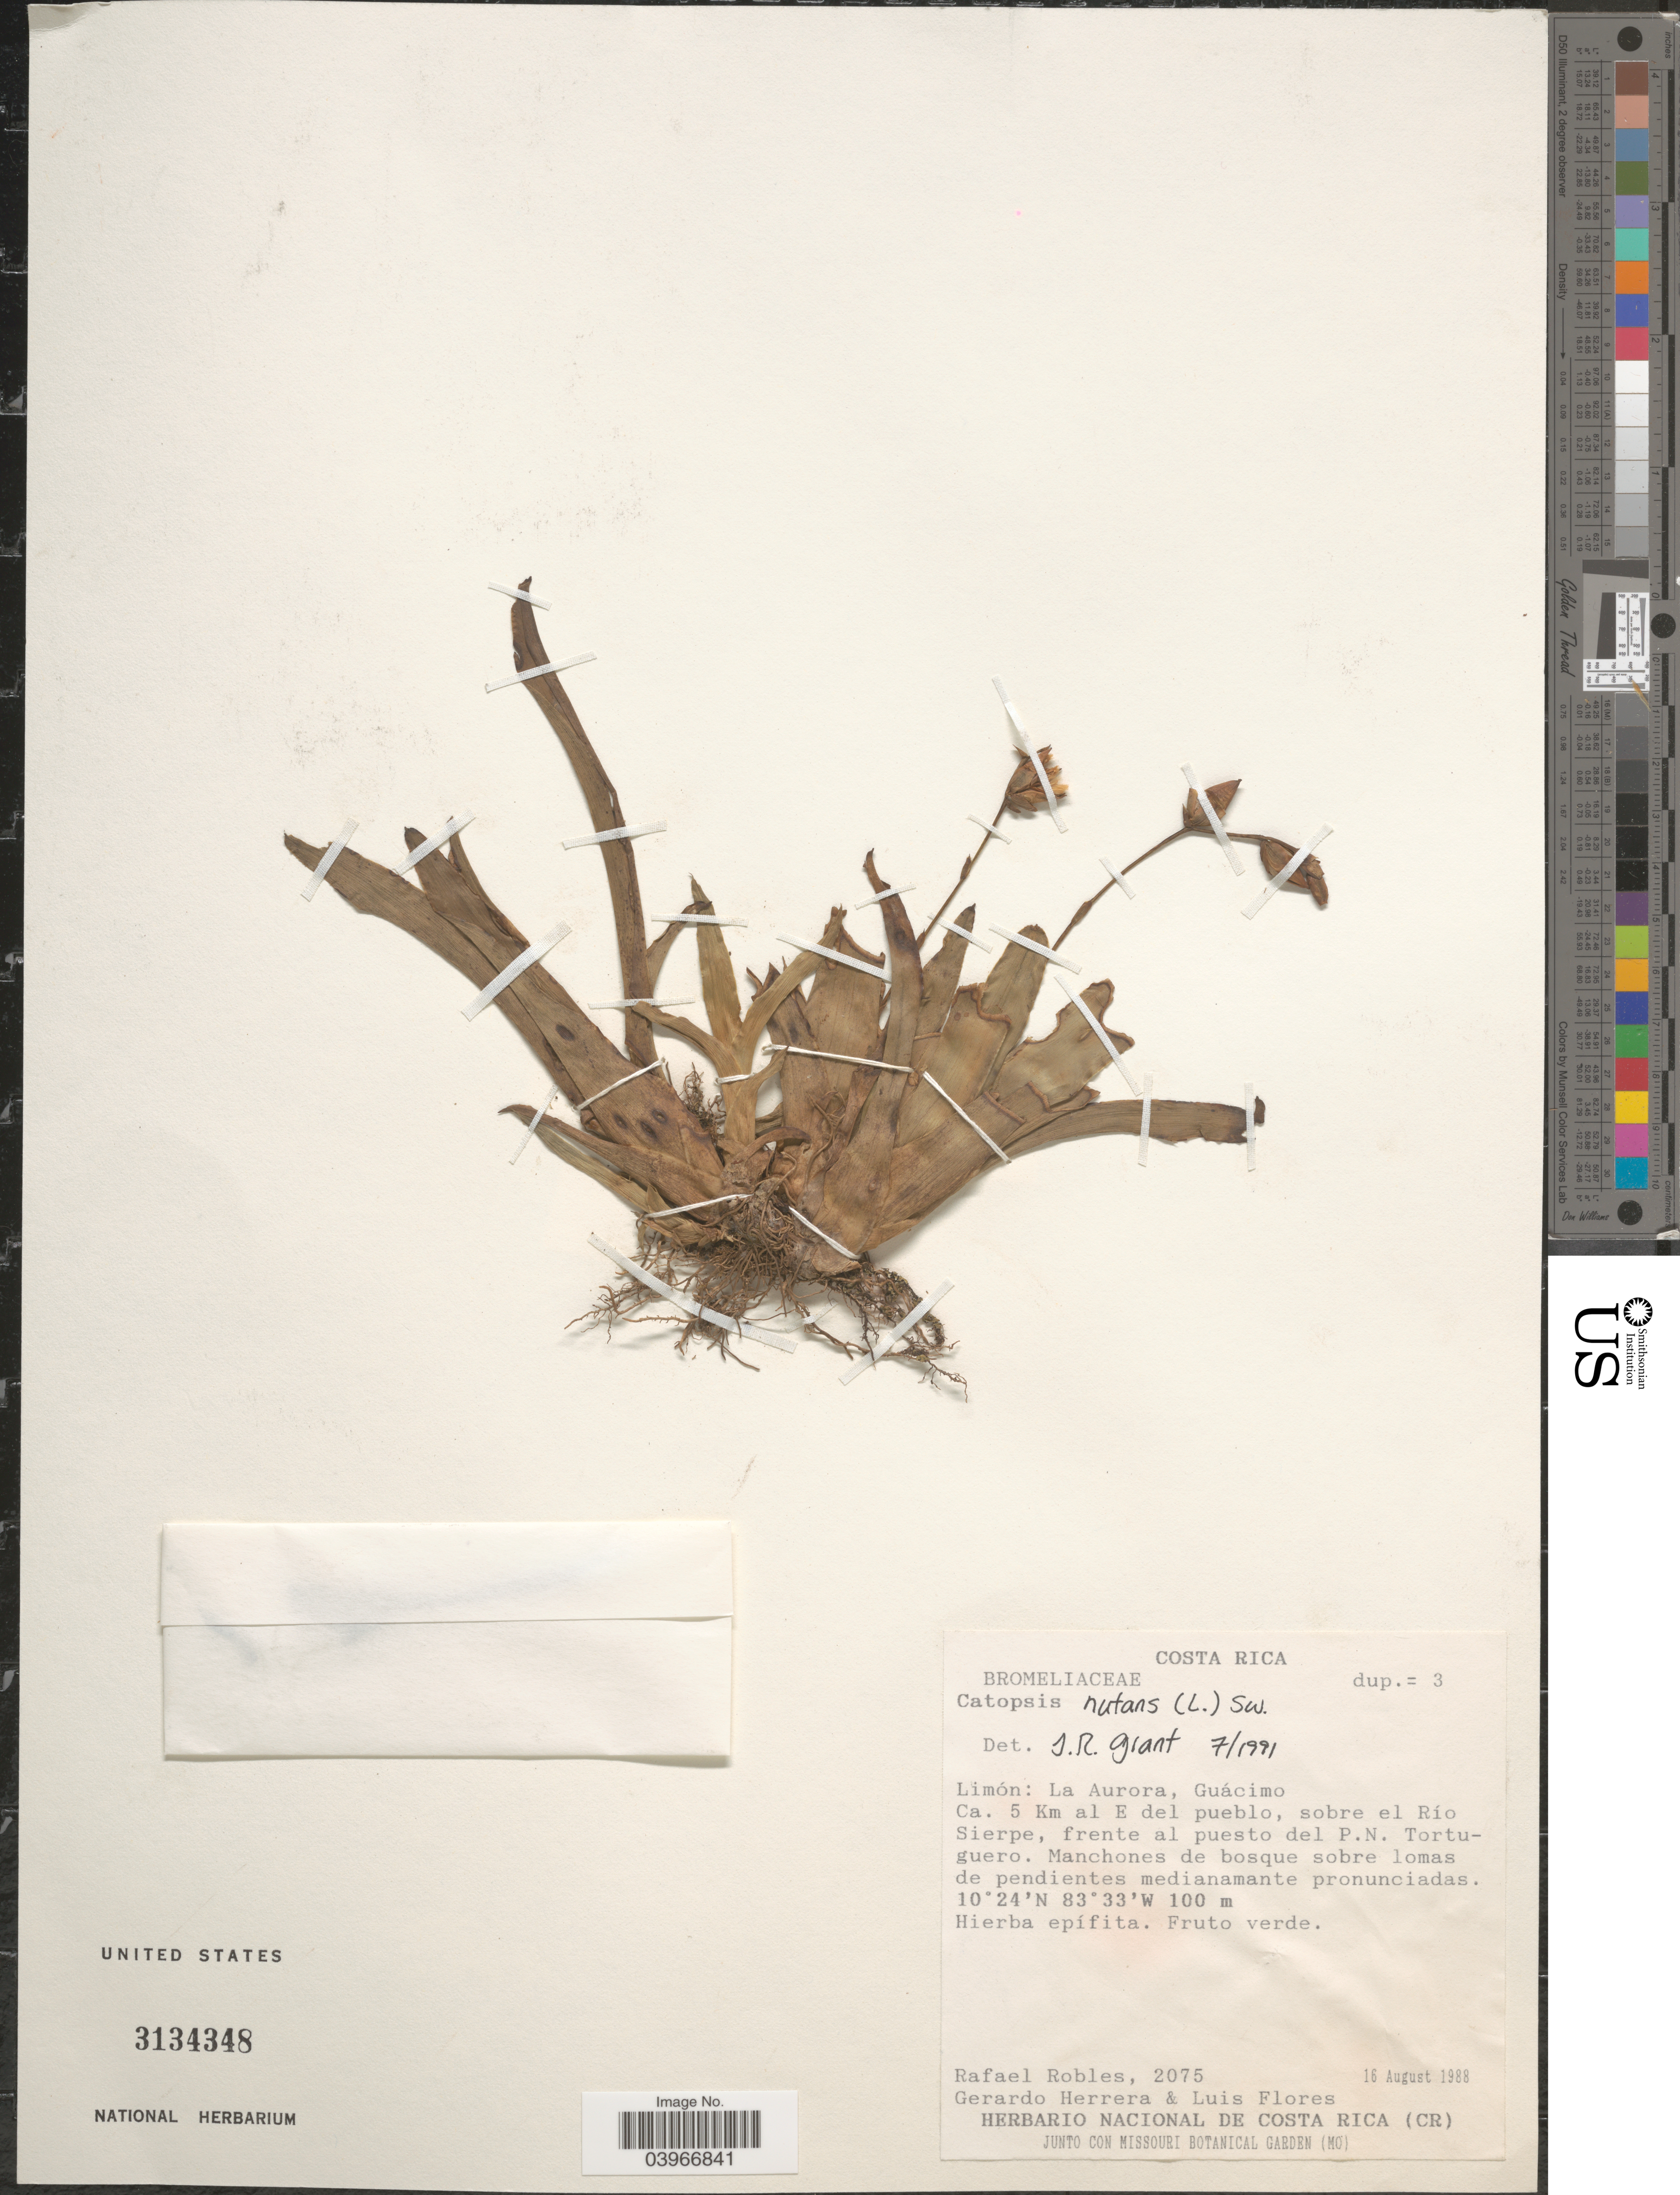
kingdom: Plantae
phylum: Tracheophyta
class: Liliopsida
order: Poales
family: Bromeliaceae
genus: Catopsis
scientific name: Catopsis nutans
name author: (Sw.) Griseb.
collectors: R. Robles, G. Herrera & L. Flores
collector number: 2075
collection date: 1988-08-16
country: Costa Rica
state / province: Limón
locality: La Aurora, Guácimo. Ca. 5 Km al E del pueblo, sobre el Río Sierpe, frente al puesto del P.N. Tortuguero.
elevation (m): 100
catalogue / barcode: US 3134348